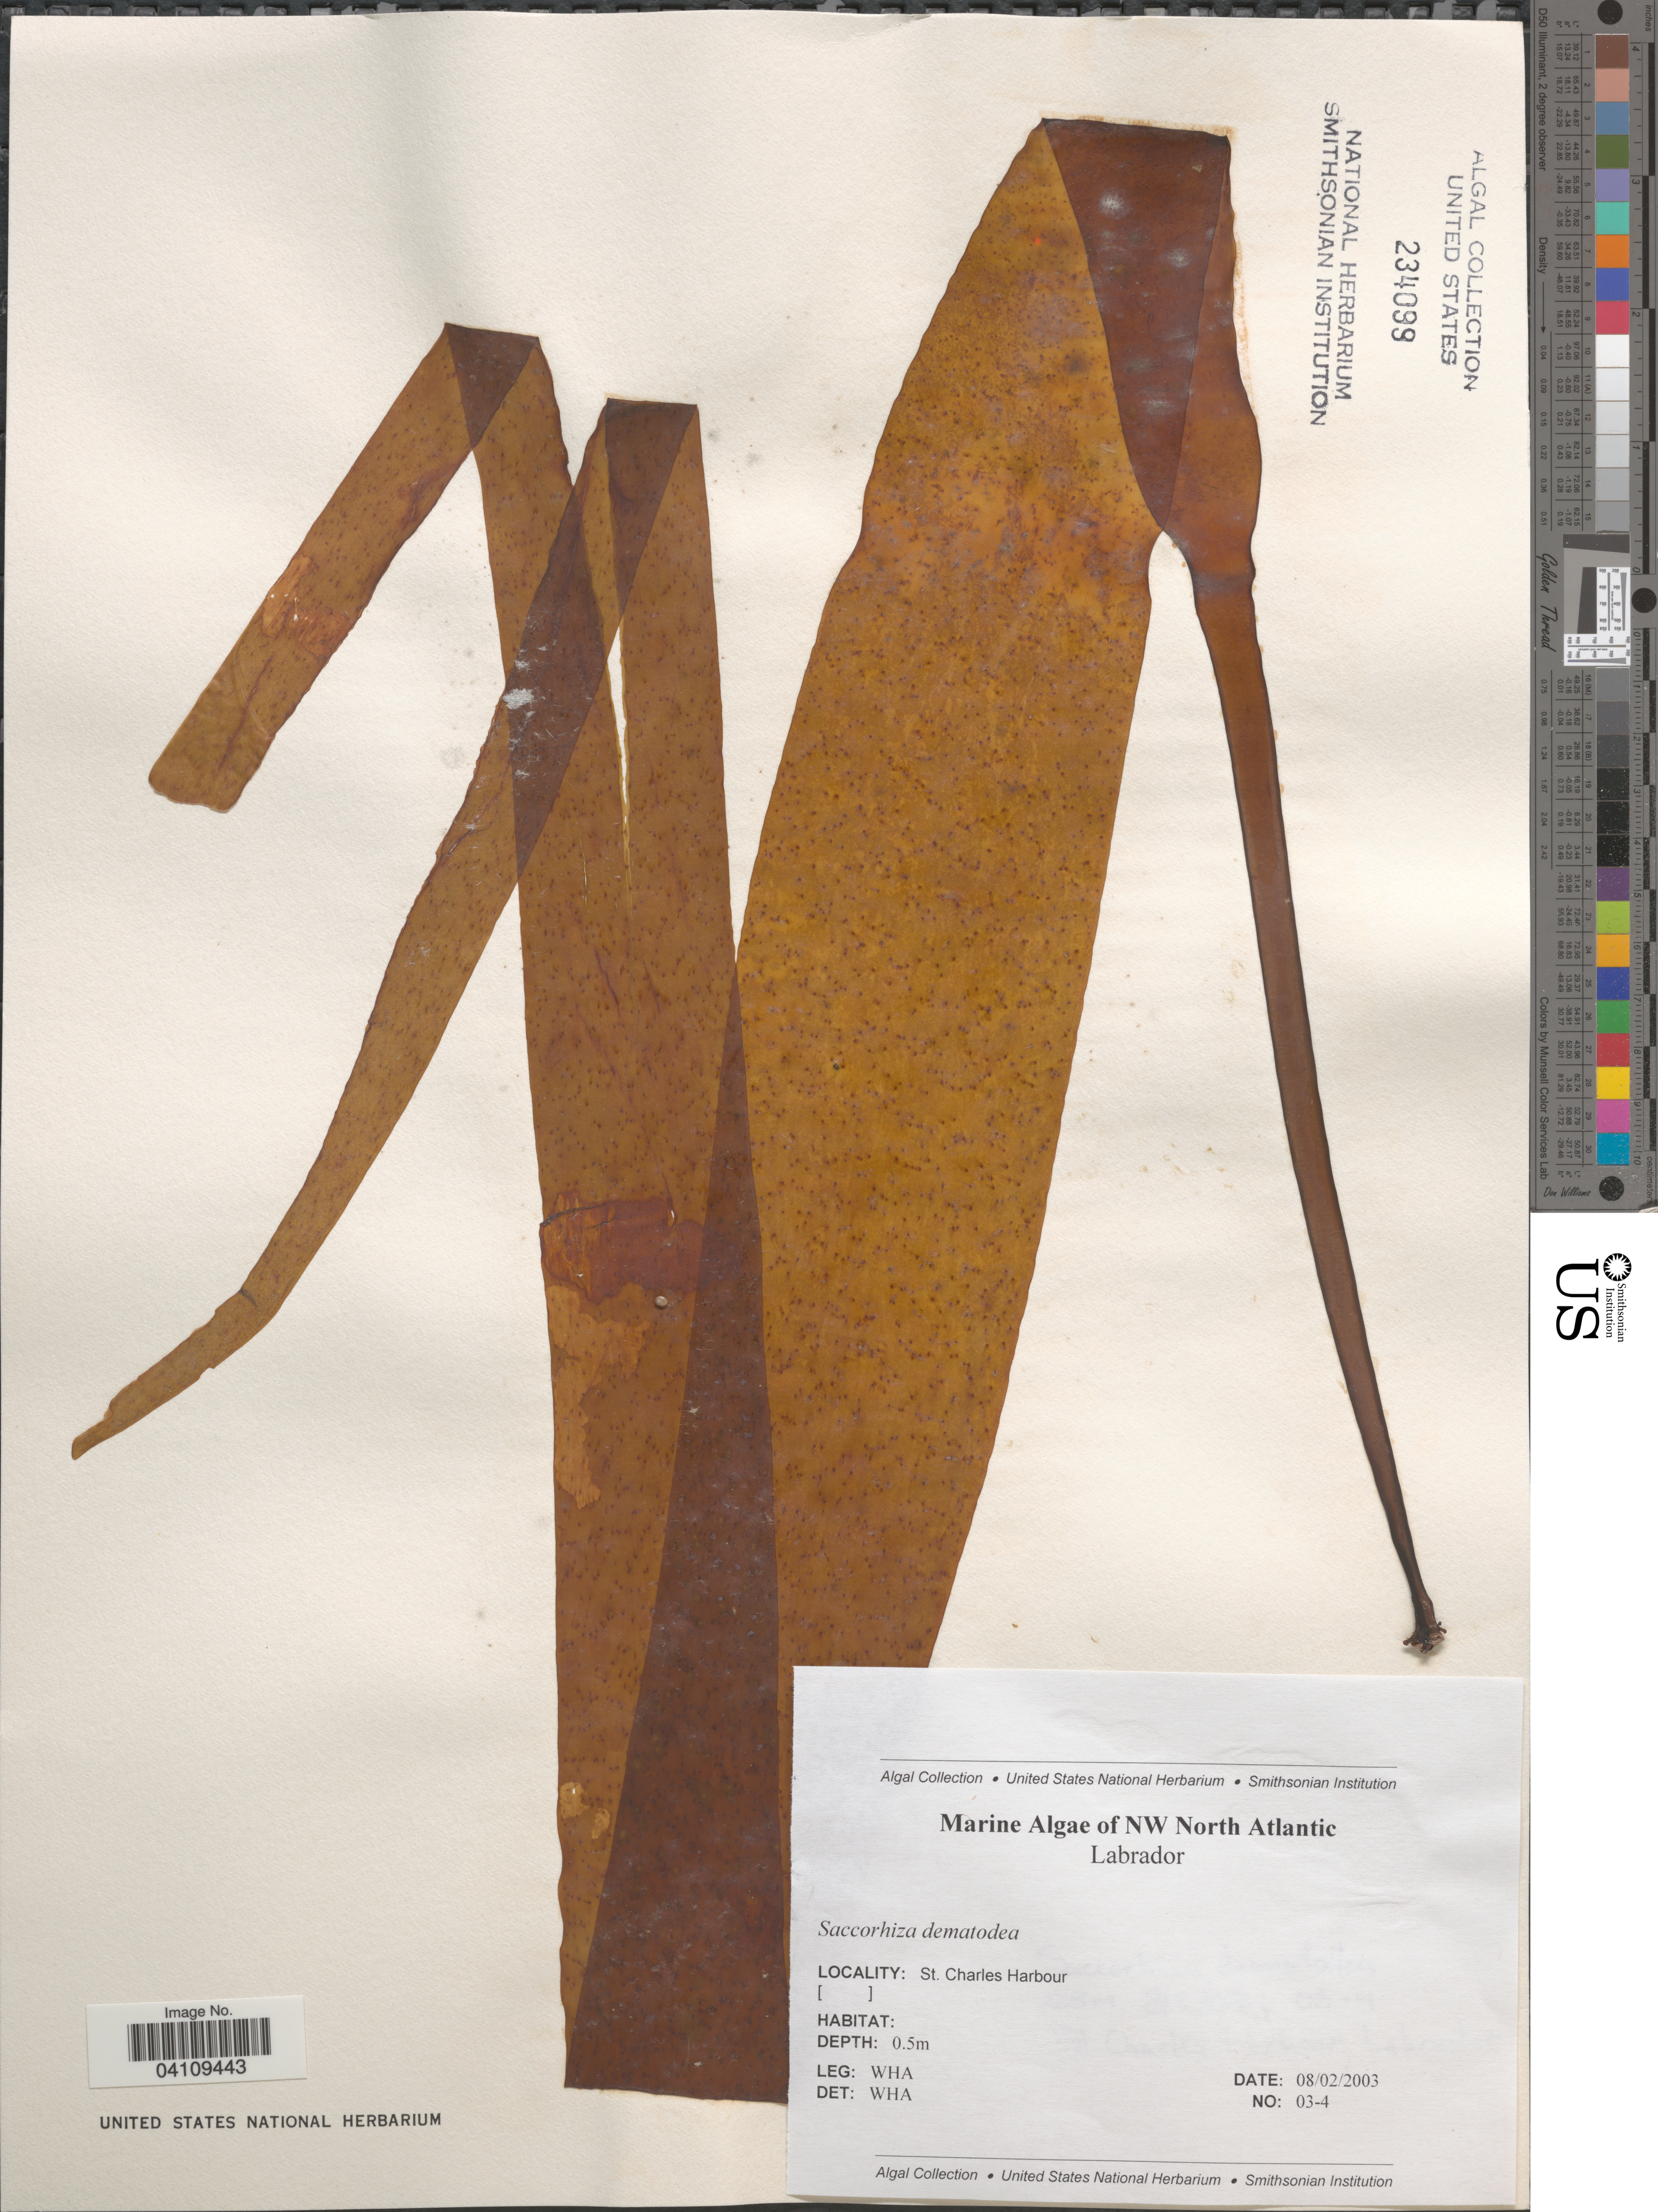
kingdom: Chromista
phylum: Foraminifera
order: Astrorhizida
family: Hyperamminidae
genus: Saccorhiza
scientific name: Saccorhiza dermatodea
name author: (Bach. Pyl.) J. Agardh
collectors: W. H. Adey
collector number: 03-4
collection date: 2003-02-08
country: Canada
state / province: Newfoundland and Labrador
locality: NW North Atlantic. Labrador. St. Charles Harbor.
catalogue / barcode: US 234099